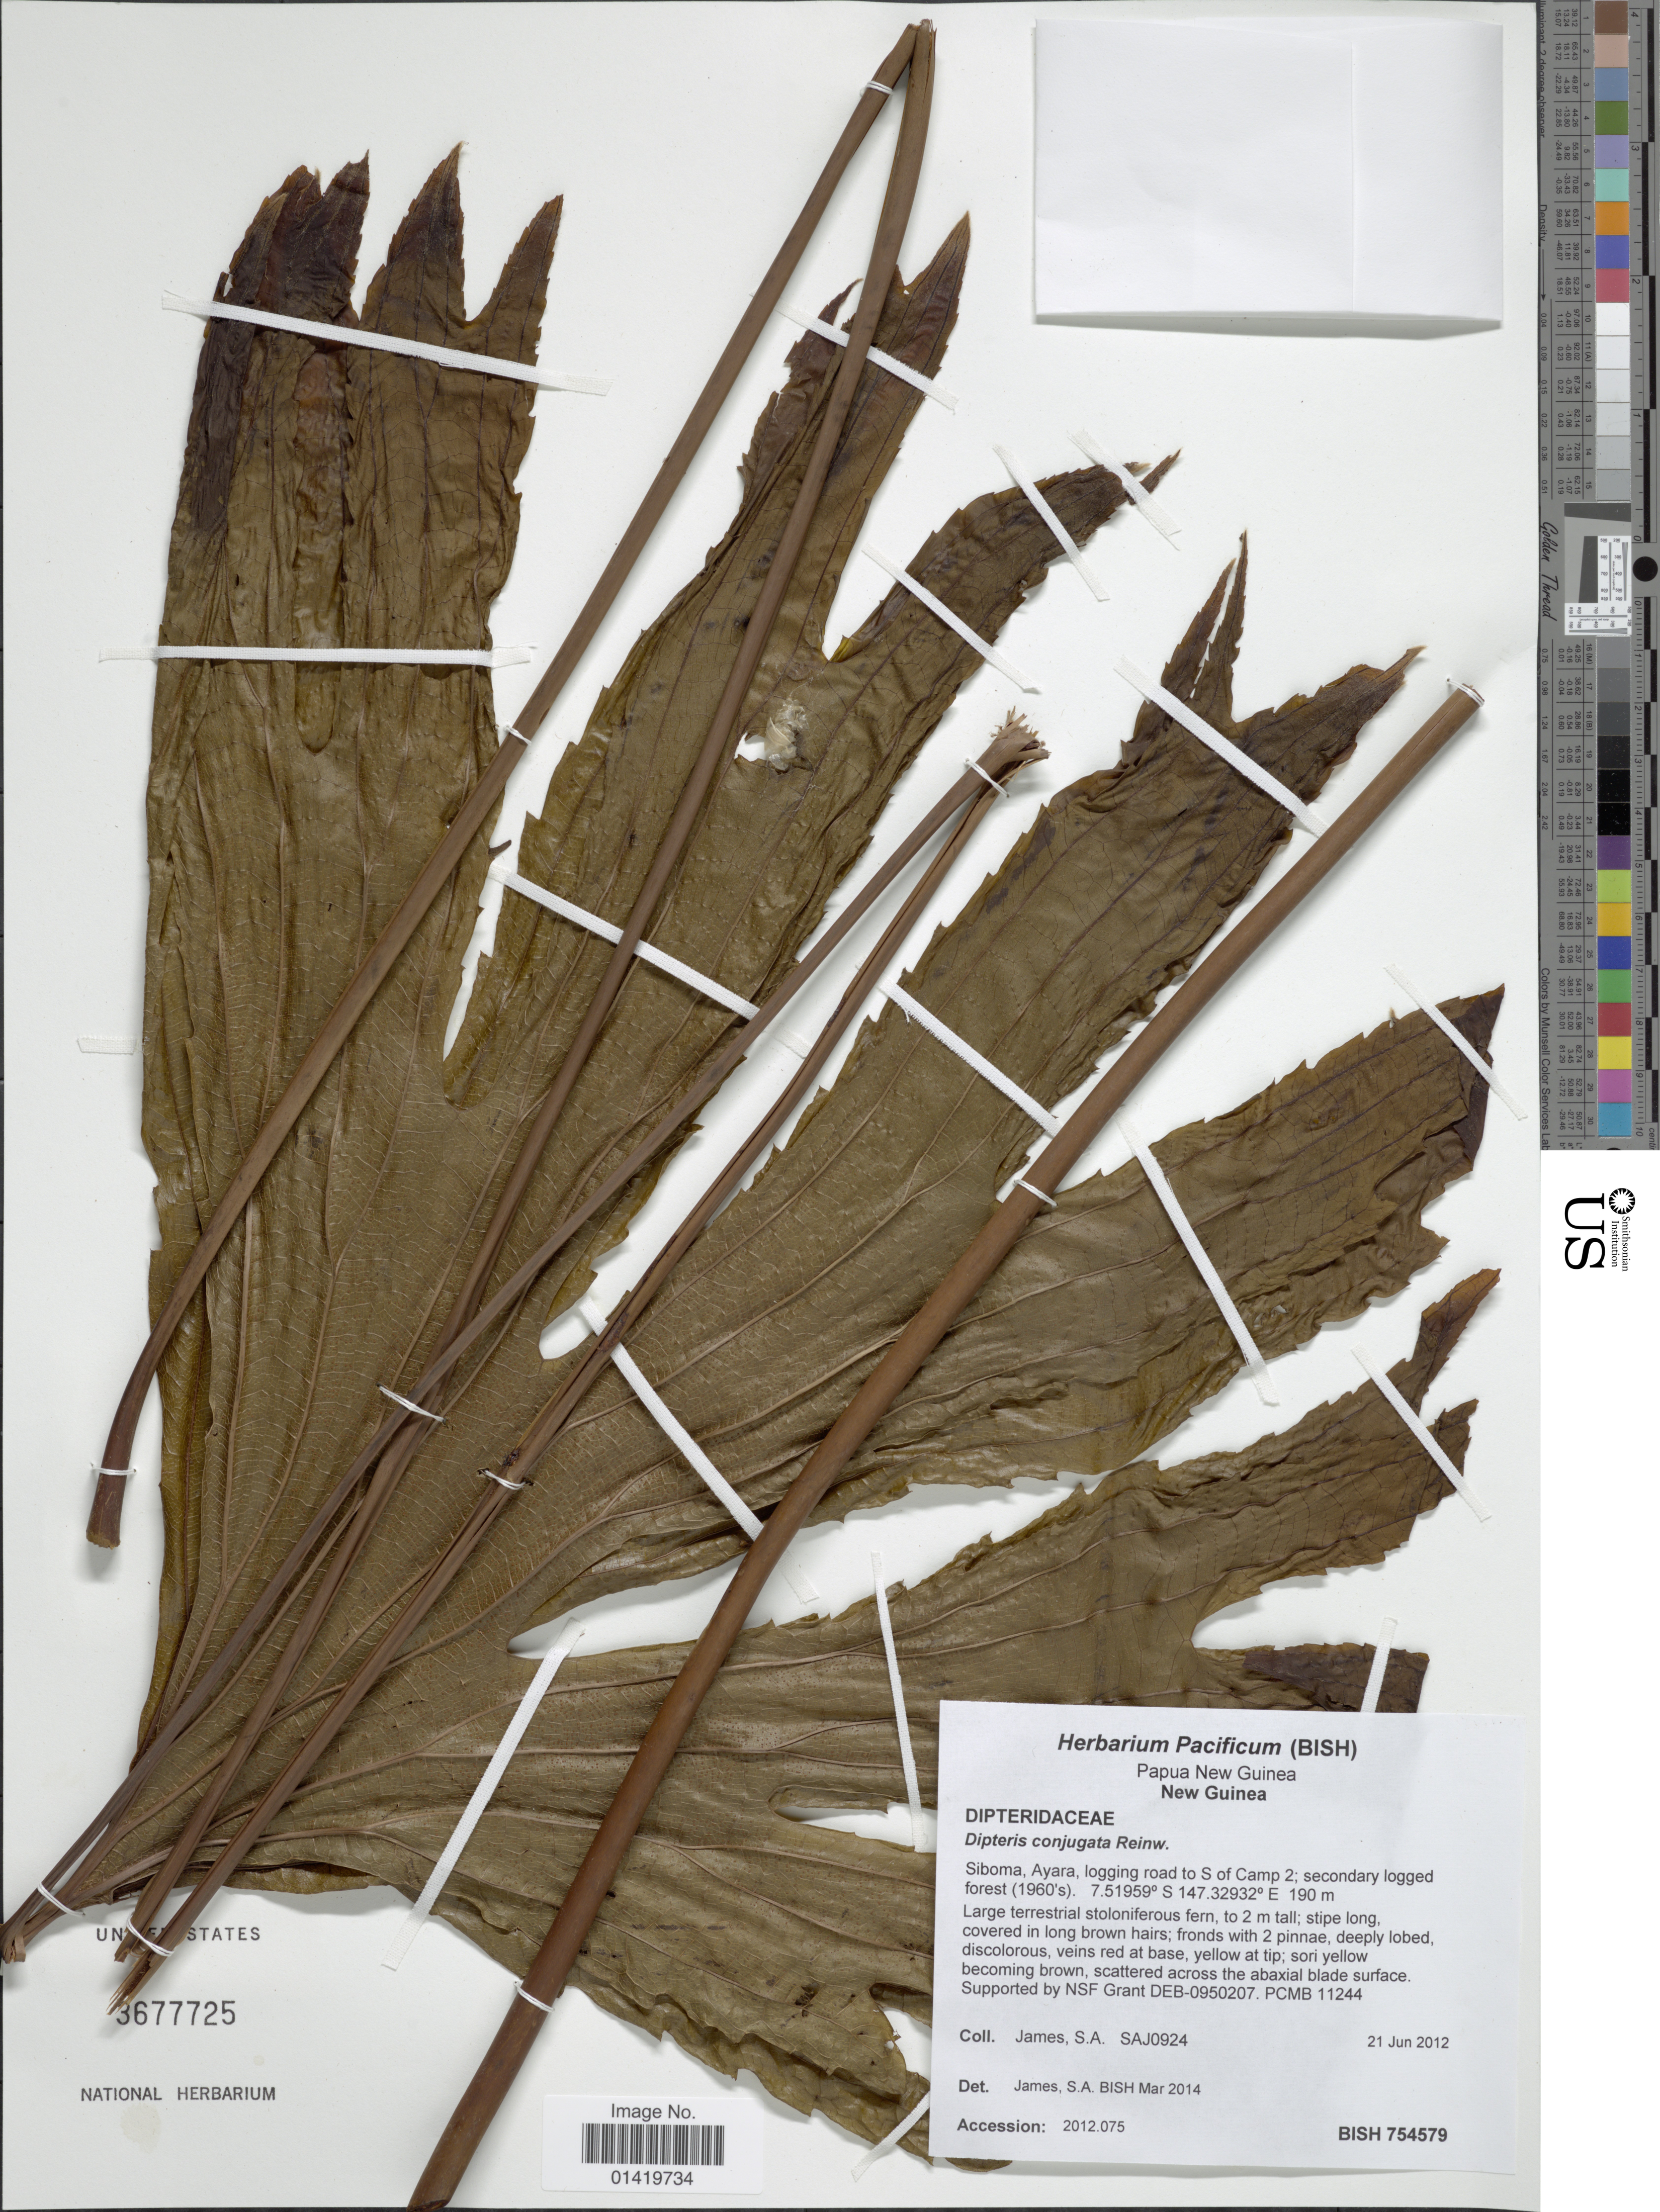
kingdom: Plantae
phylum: Tracheophyta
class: Polypodiopsida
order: Gleicheniales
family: Dipteridaceae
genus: Dipteris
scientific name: Dipteris conjugata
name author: Reinw.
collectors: S. James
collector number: SAJ0924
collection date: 2012-06-21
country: Papua New Guinea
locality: New Guinea Siboma, Ayara logging road to S of camp 2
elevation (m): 190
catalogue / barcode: US 3677725